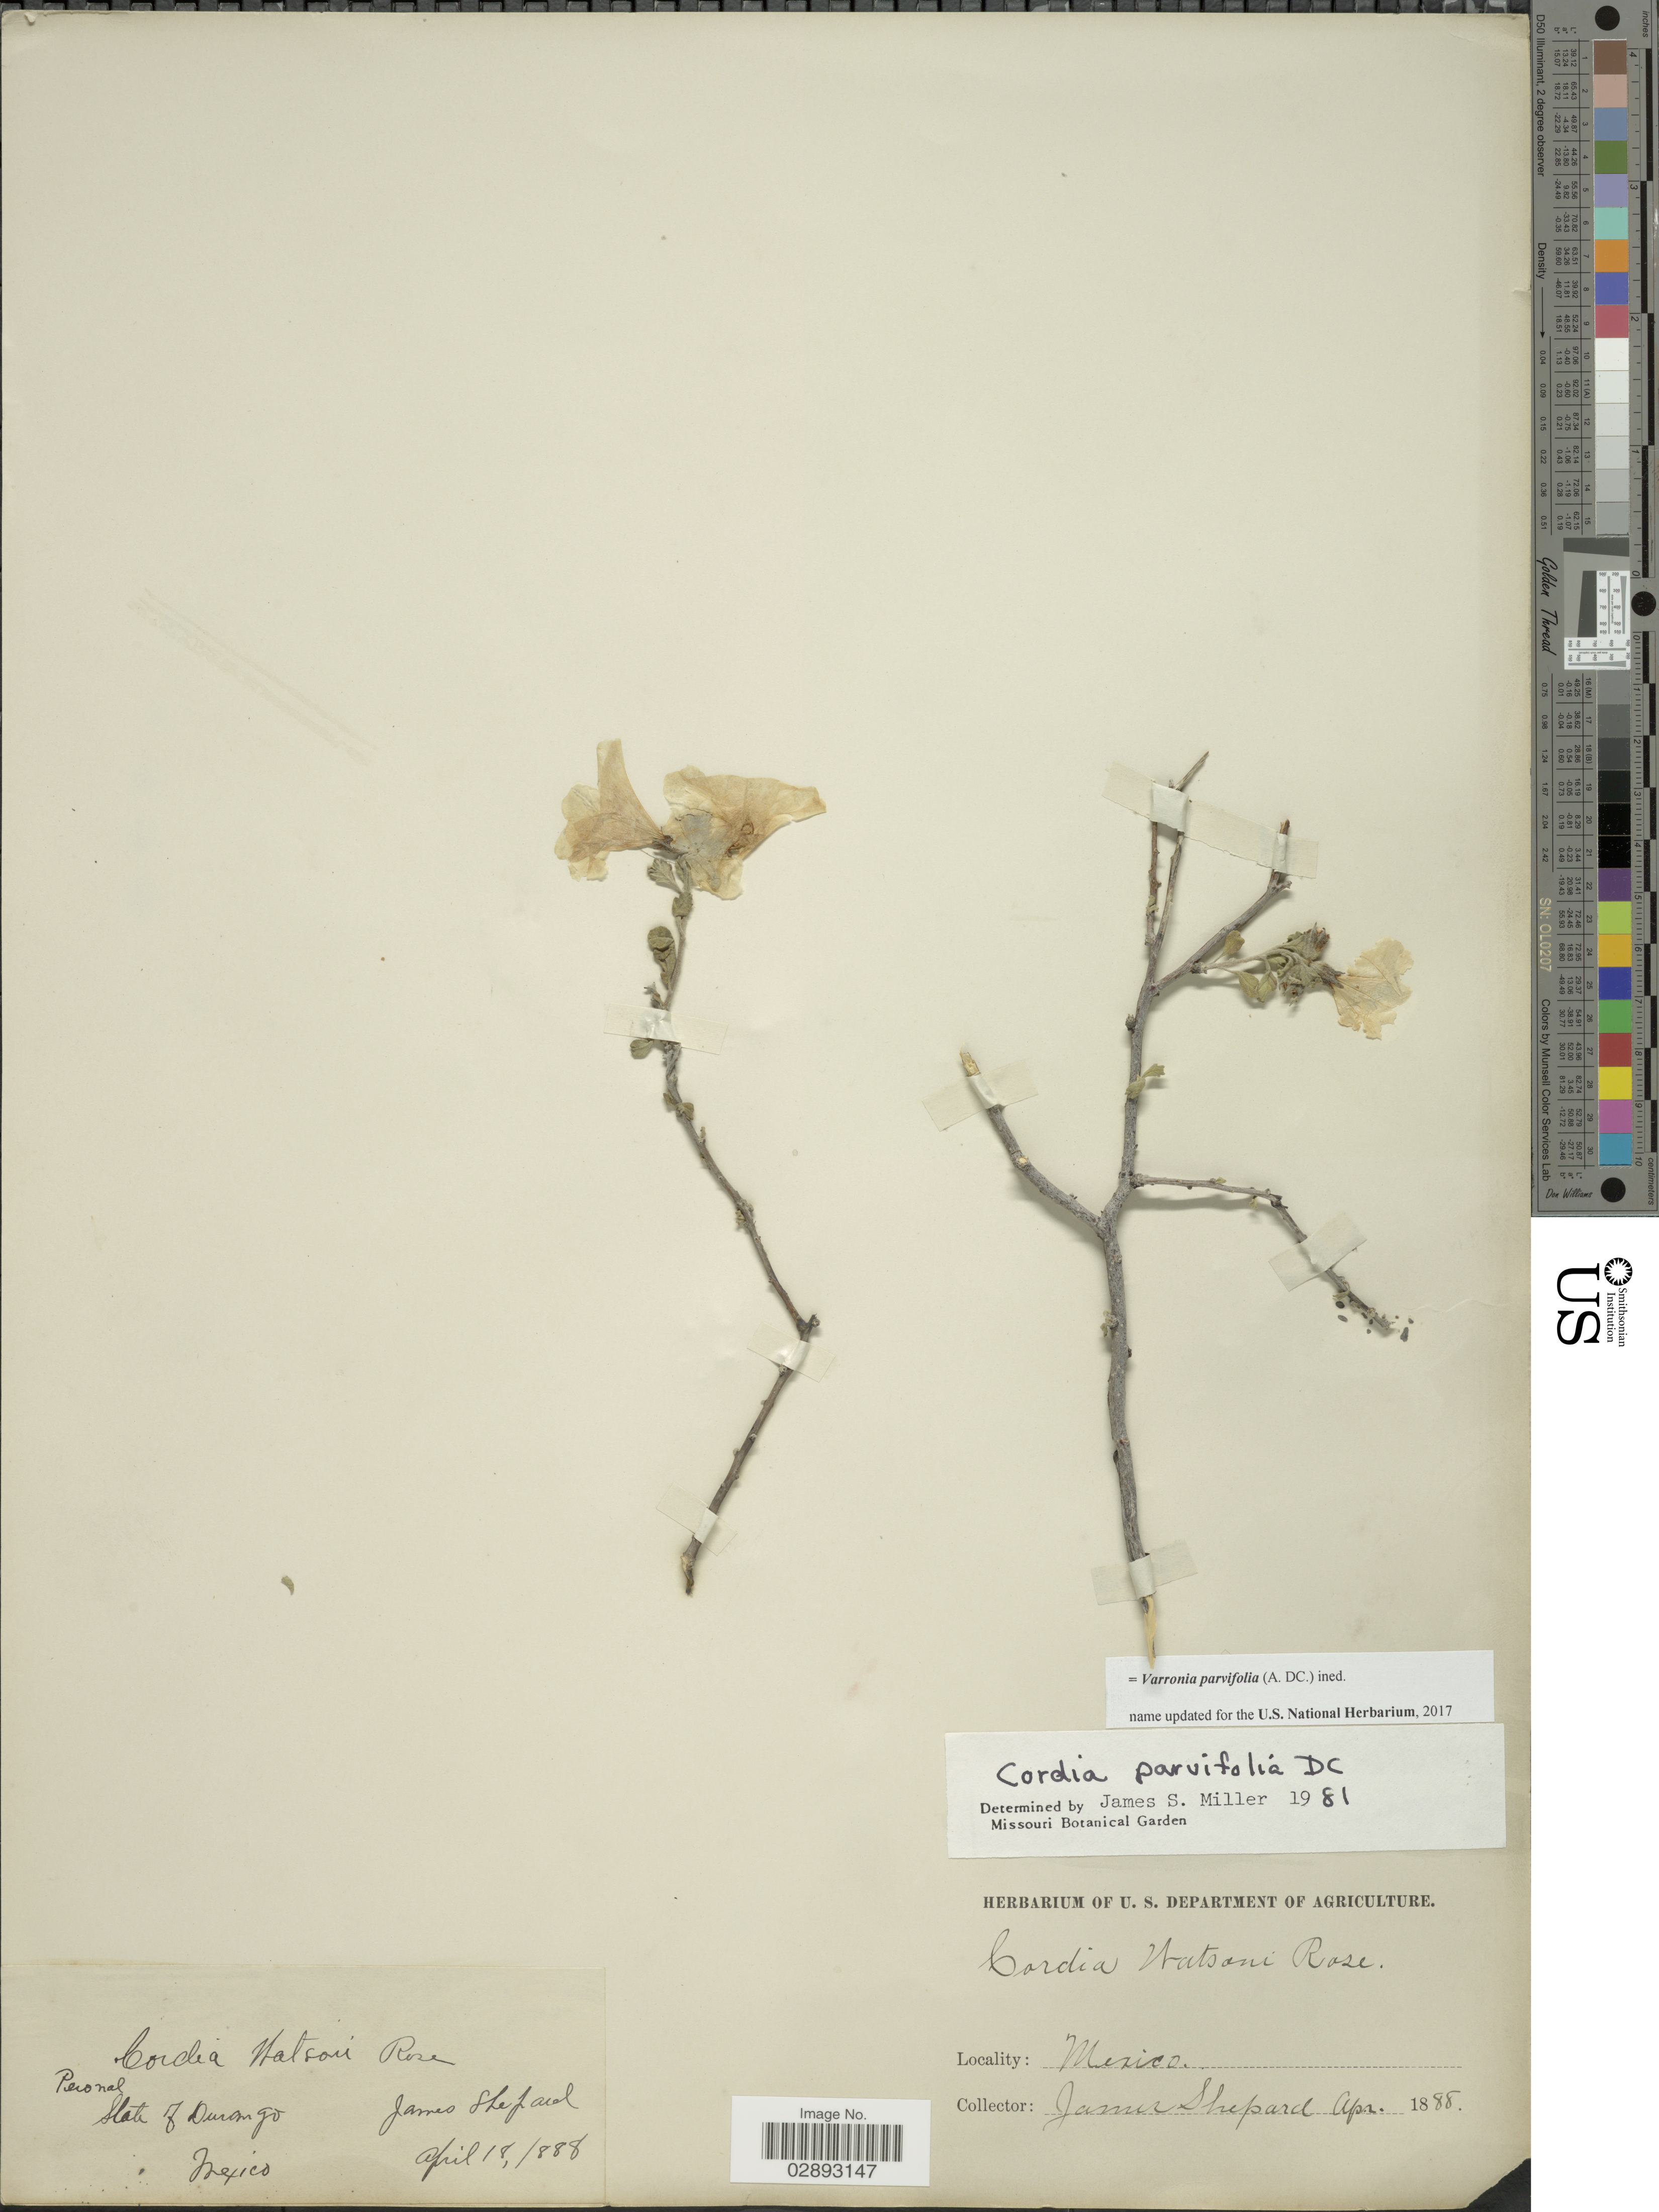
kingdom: Plantae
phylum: Tracheophyta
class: Magnoliopsida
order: Boraginales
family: Cordiaceae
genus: Varronia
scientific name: Varronia parvifolia (A. DC.) ined.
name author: (A. DC.)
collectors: J. Shepard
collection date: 1888-04-18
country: Mexico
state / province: Durango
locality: State of Durango.